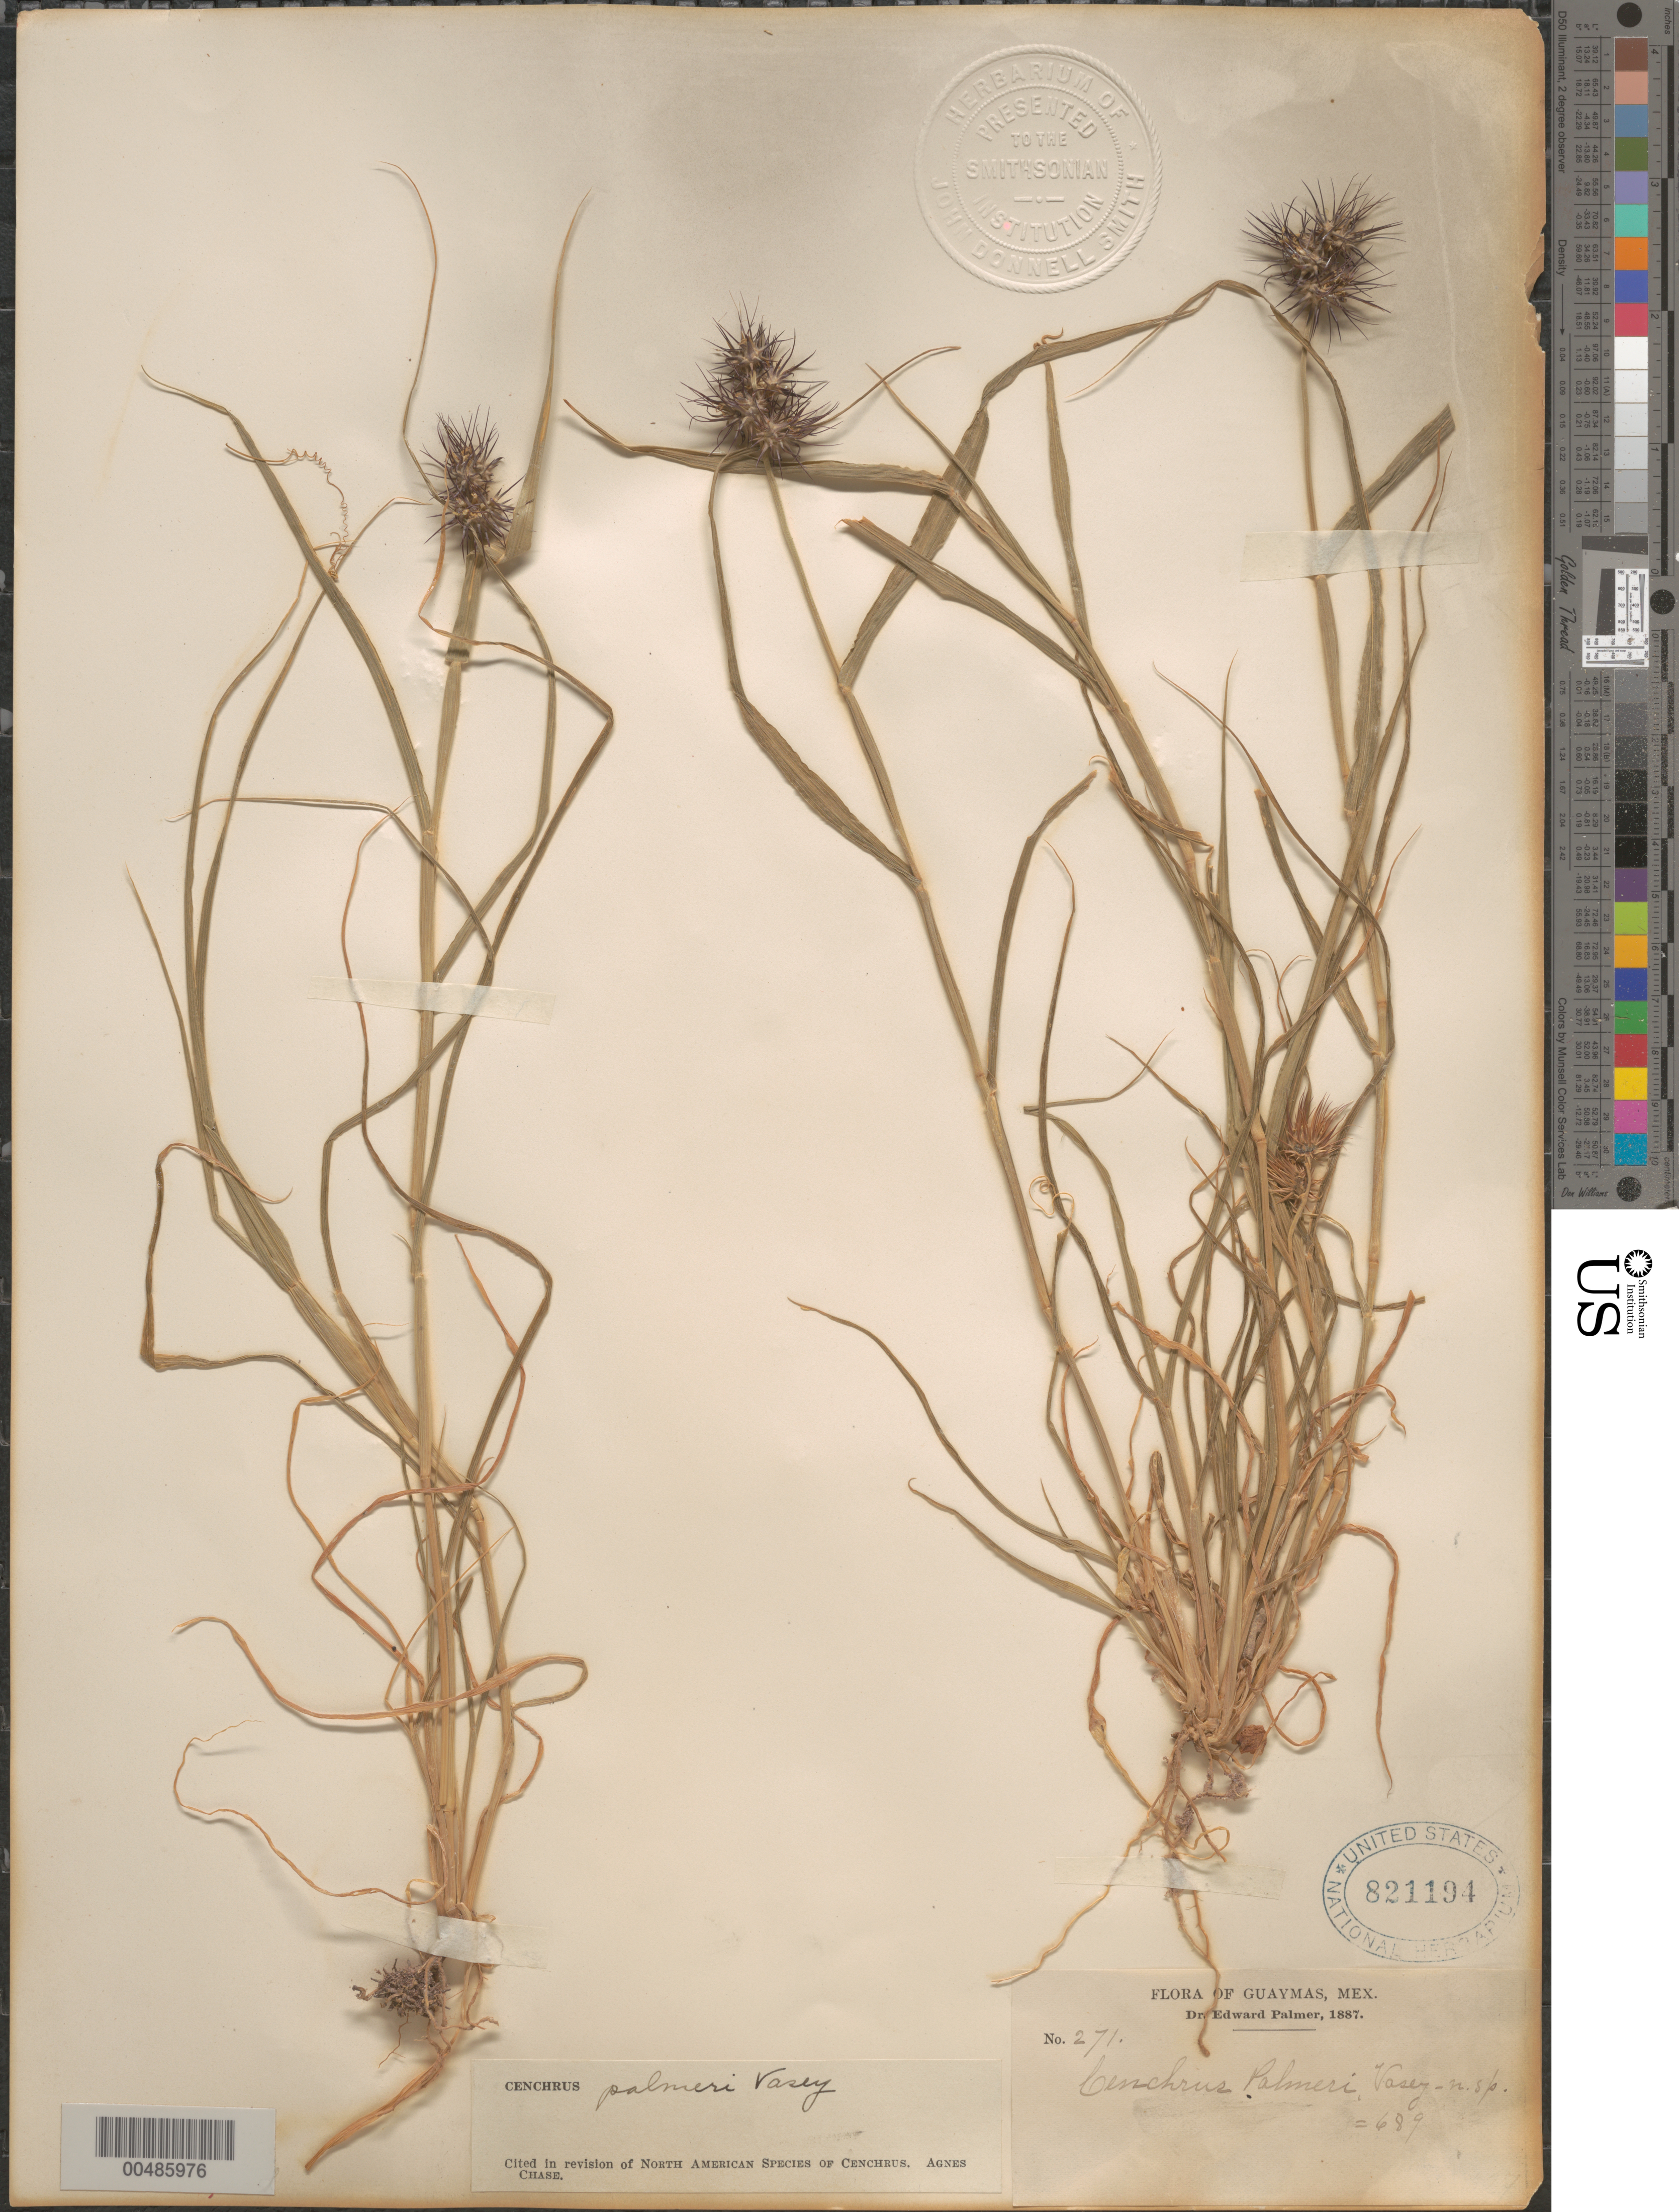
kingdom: Plantae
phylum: Tracheophyta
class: Liliopsida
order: Poales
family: Poaceae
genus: Cenchrus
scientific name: Cenchrus palmeri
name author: Vasey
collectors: E. Palmer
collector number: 271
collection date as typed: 1887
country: Mexico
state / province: Sonora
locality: Guaymas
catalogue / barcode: US 821194